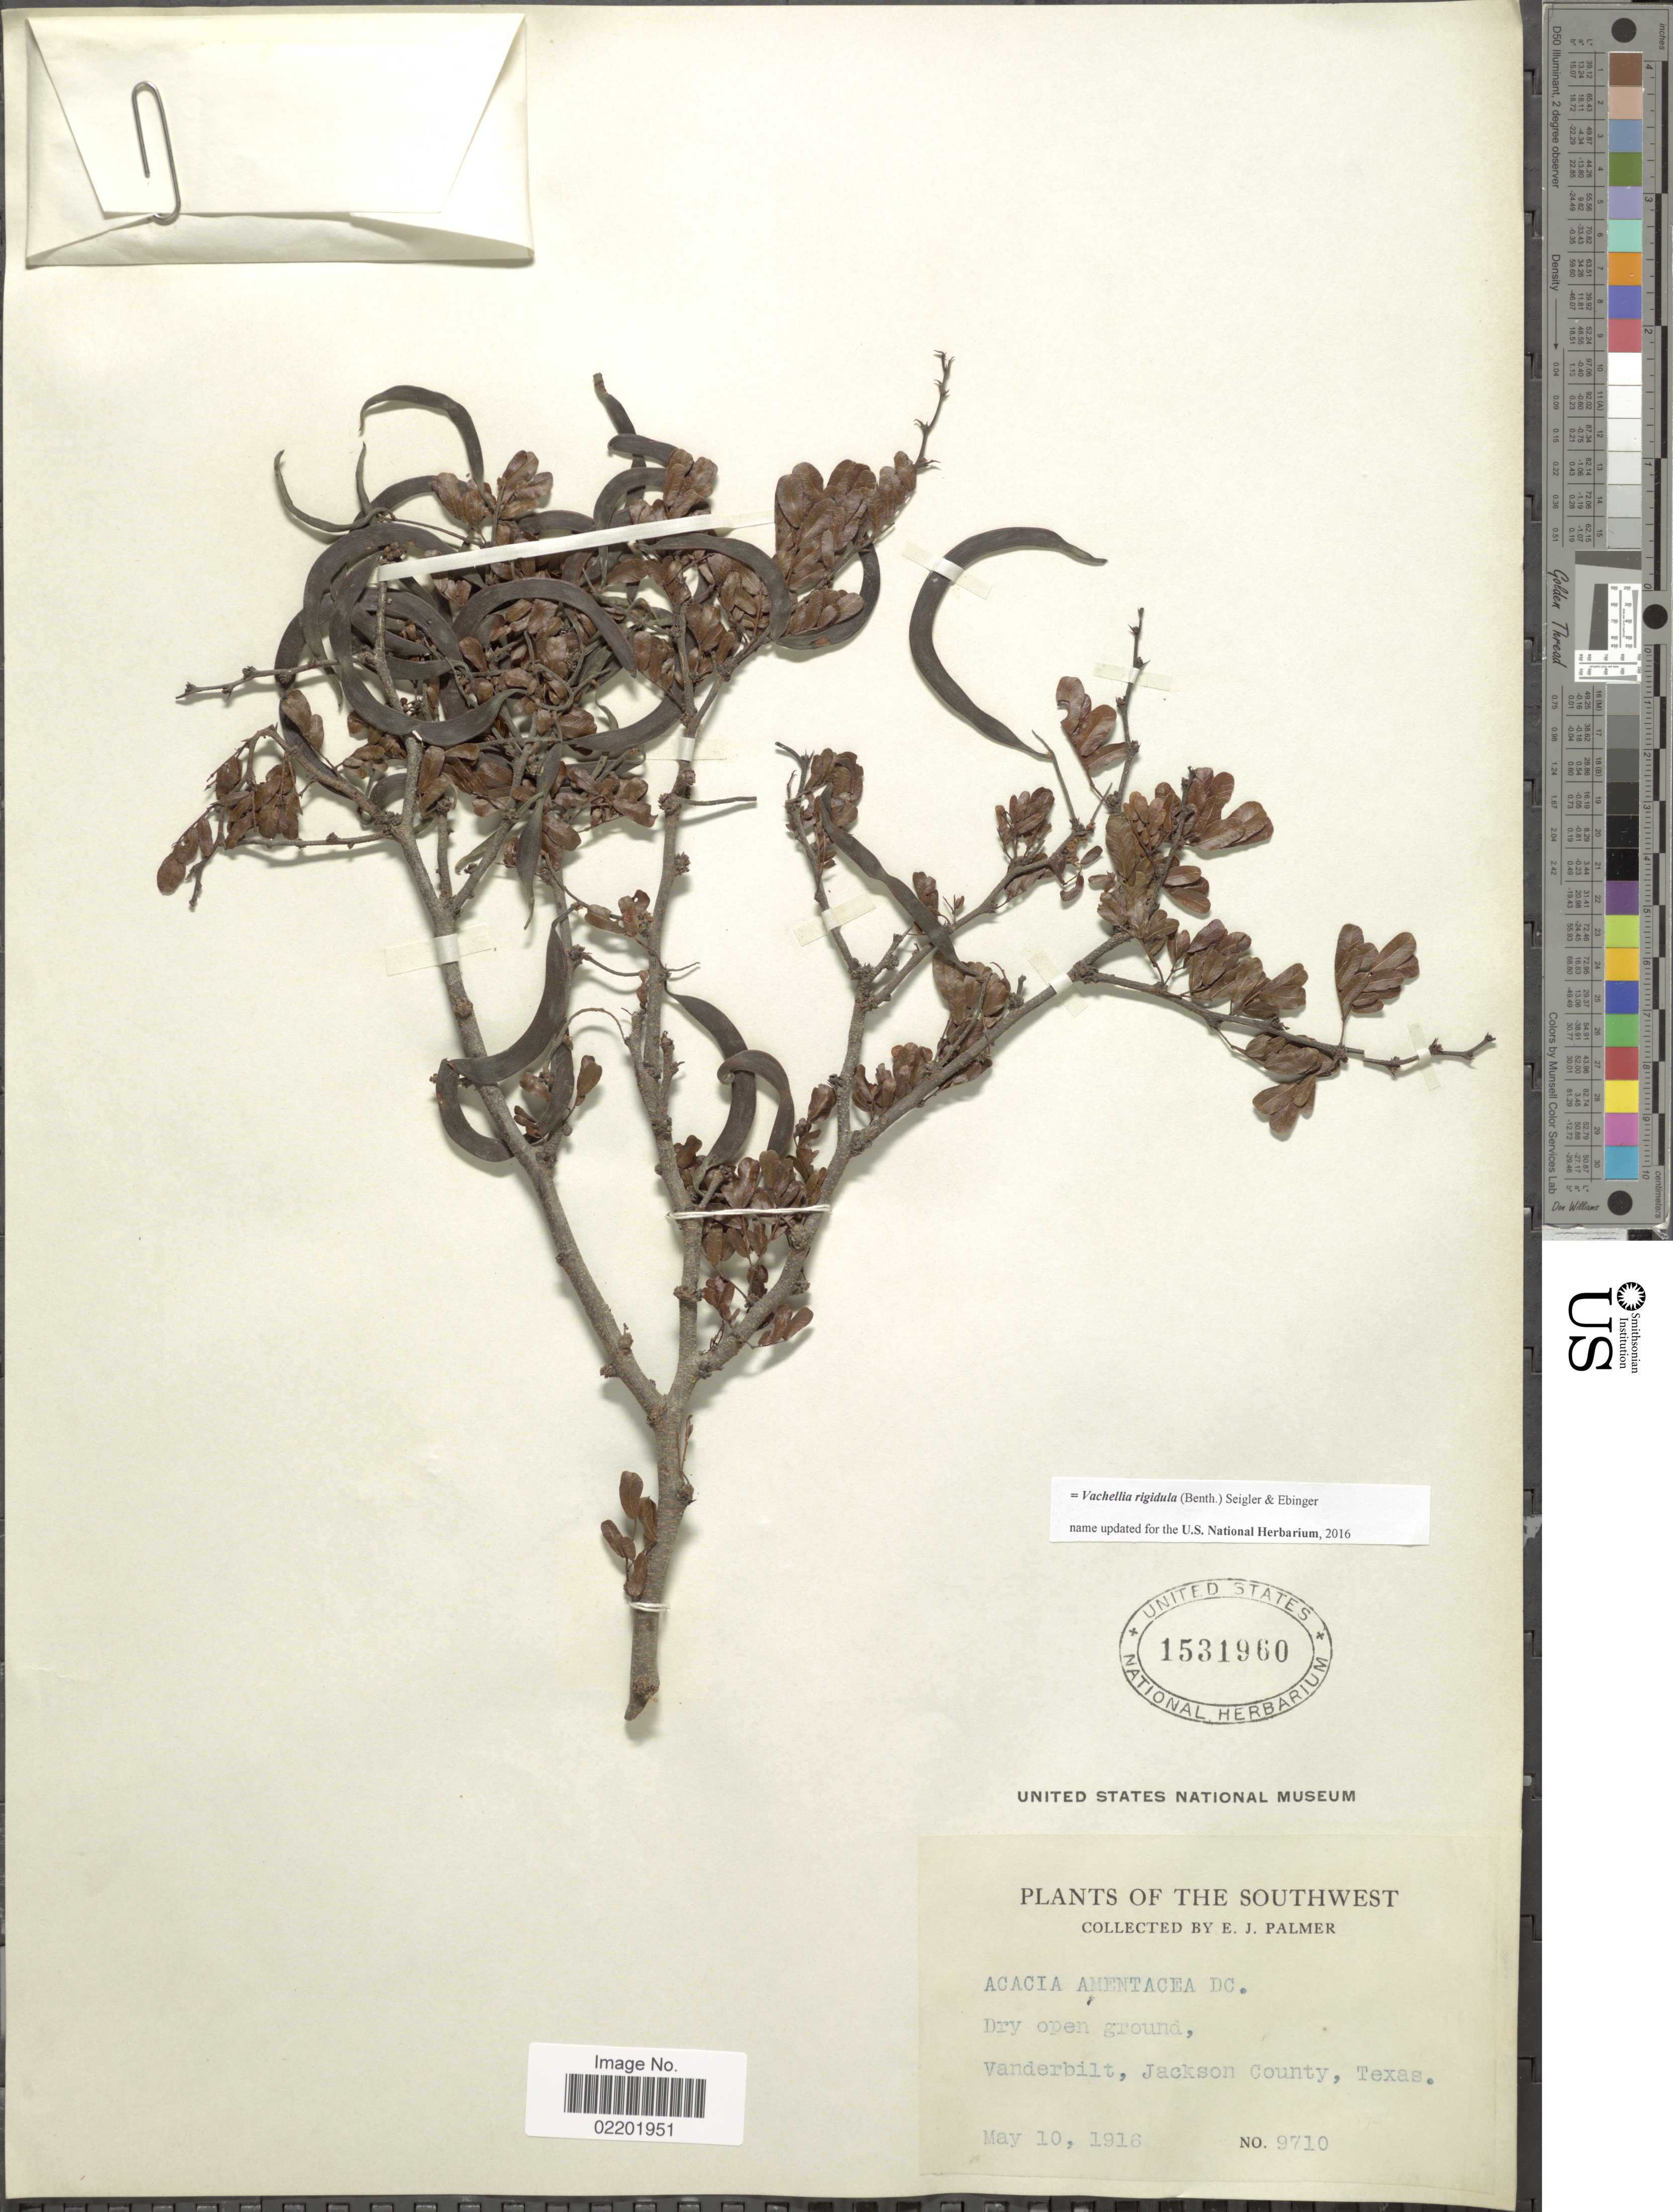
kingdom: Plantae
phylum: Tracheophyta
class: Magnoliopsida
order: Fabales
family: Fabaceae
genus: Vachellia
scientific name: Vachellia rigidula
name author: (Benth.) Seigler & Ebinger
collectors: E. J. Palmer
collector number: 9710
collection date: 1916-05-10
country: United States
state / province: Texas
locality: The Southwest, Vanderbilt, Jackson County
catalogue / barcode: US 1531960